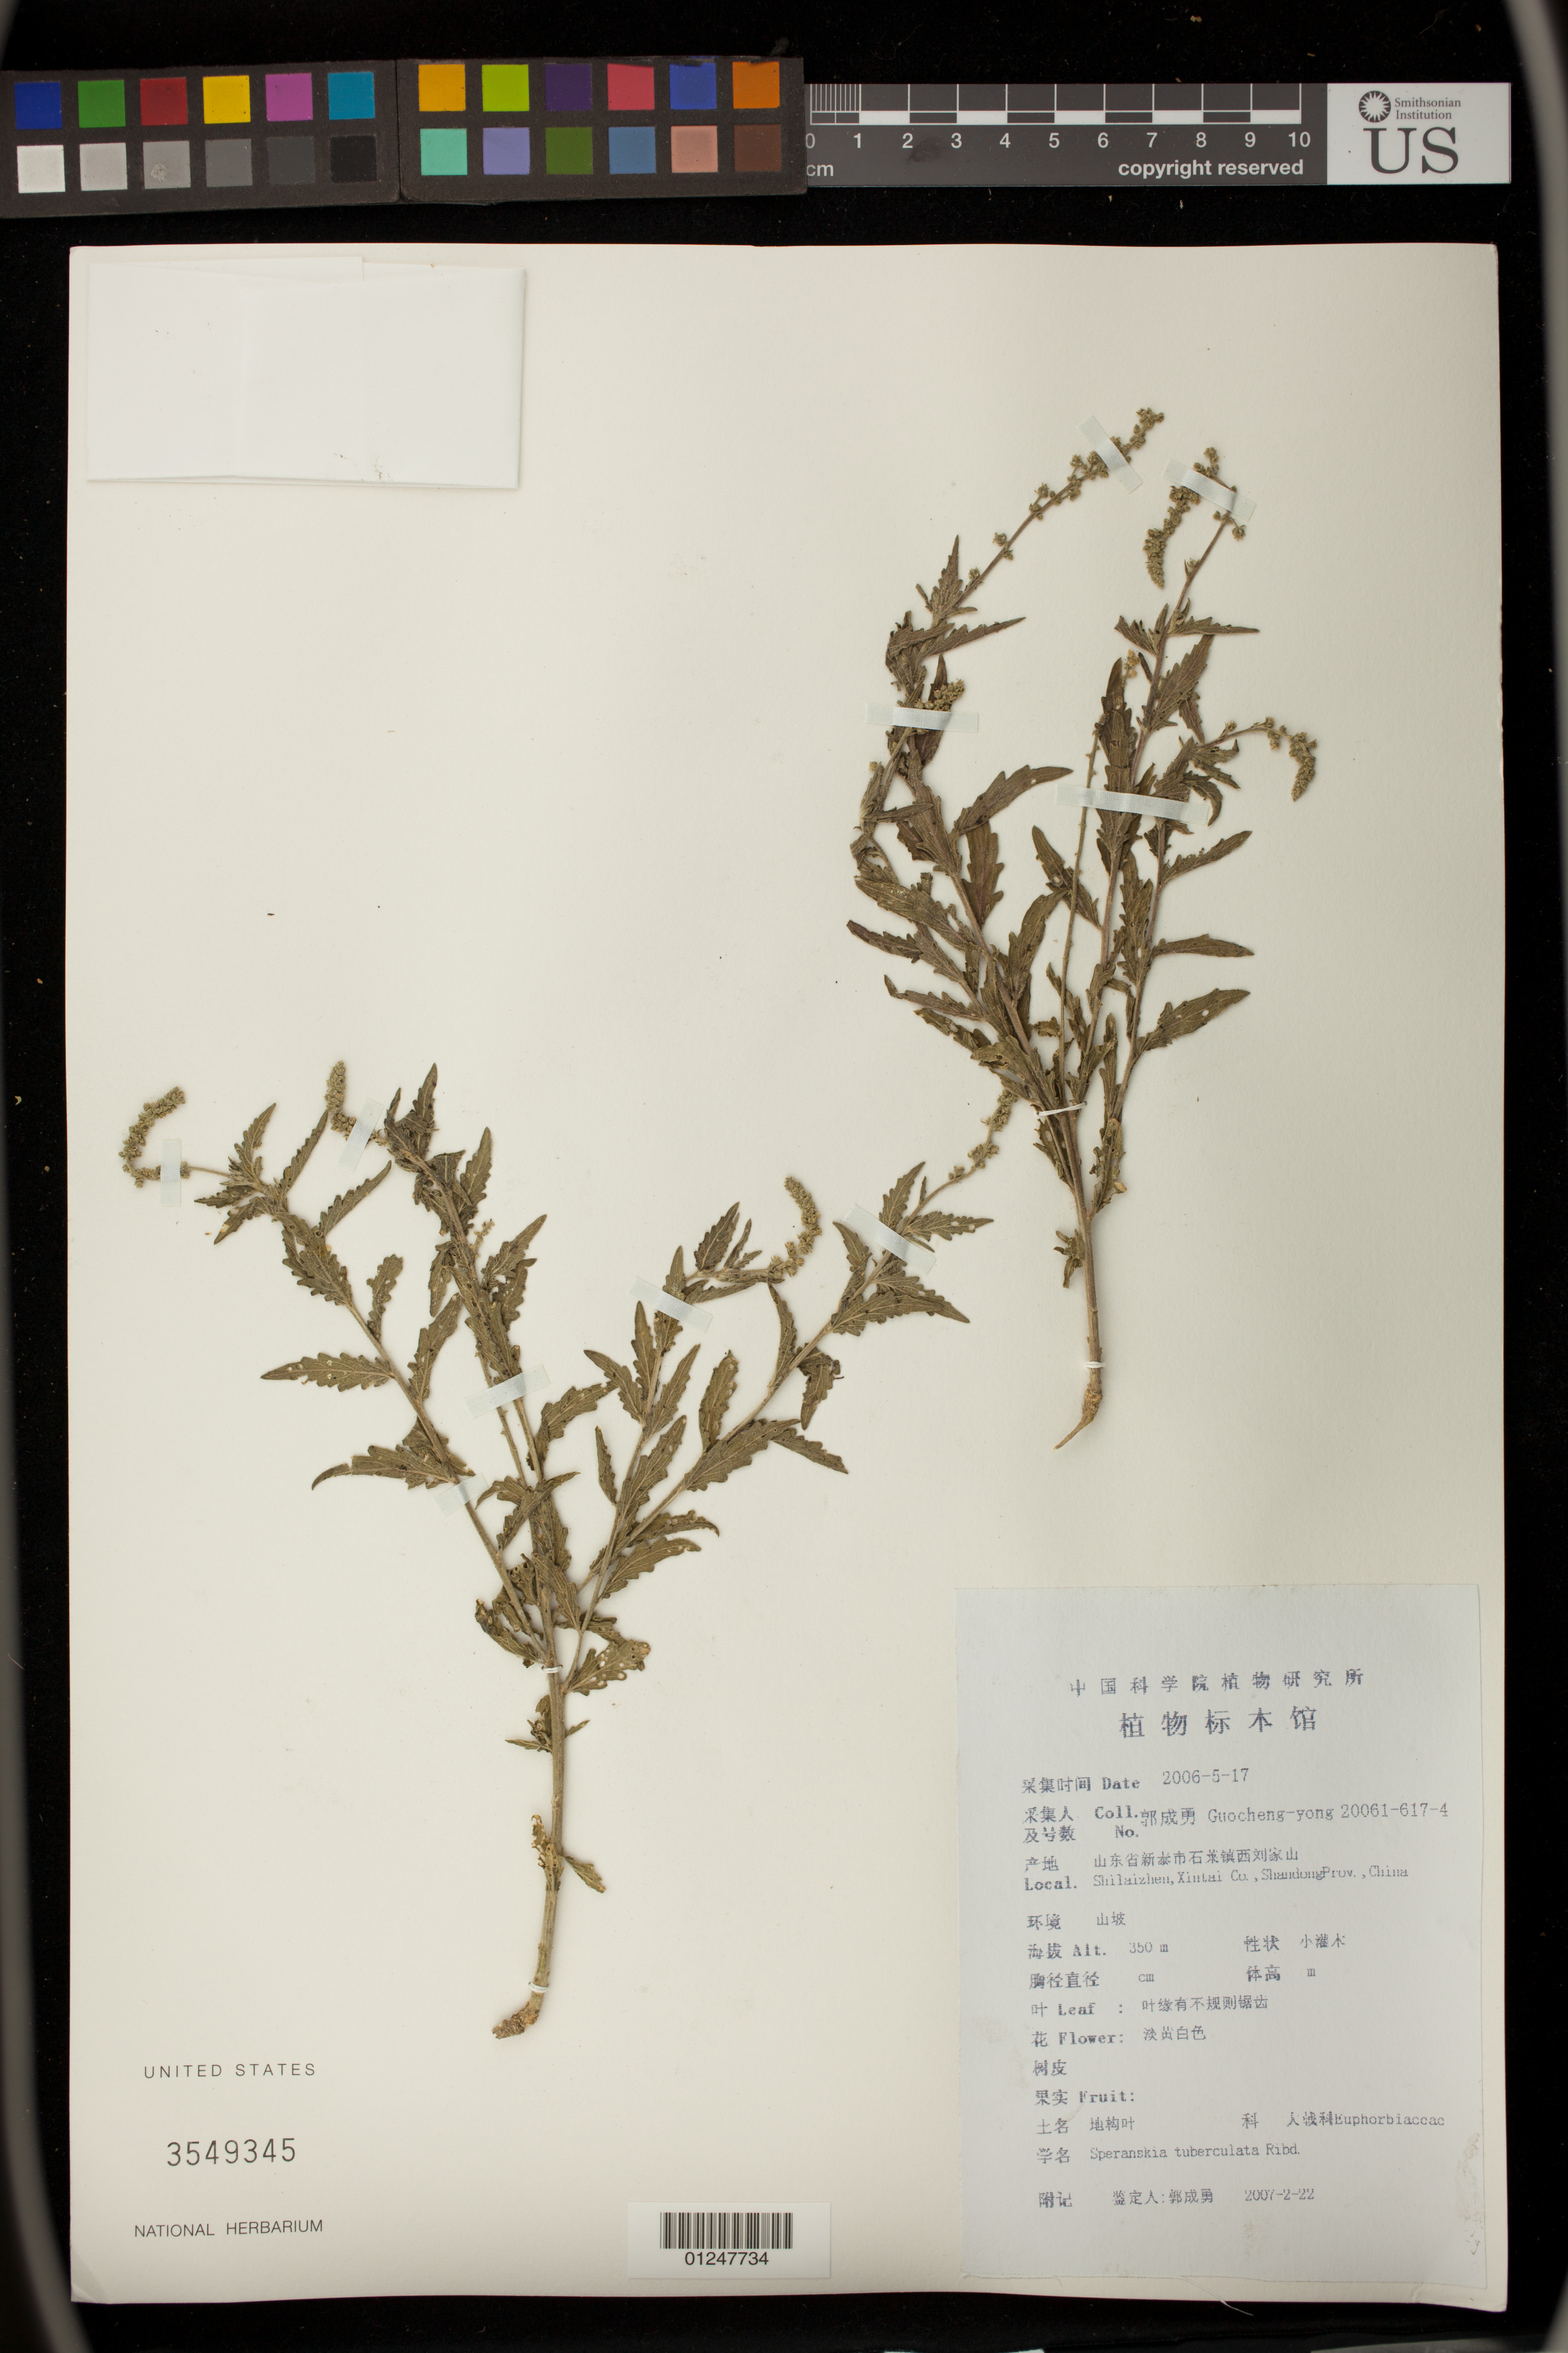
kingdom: Plantae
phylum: Tracheophyta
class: Magnoliopsida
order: Malpighiales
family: Euphorbiaceae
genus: Speranskia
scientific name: Speranskia tuberculata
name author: (Bunge) Baill.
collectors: Guo cheng-yong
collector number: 20061-617-4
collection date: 2006-05-17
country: China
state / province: Shandong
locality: Shilaizhen, Xintai Co.,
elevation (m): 350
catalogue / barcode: US 3549345